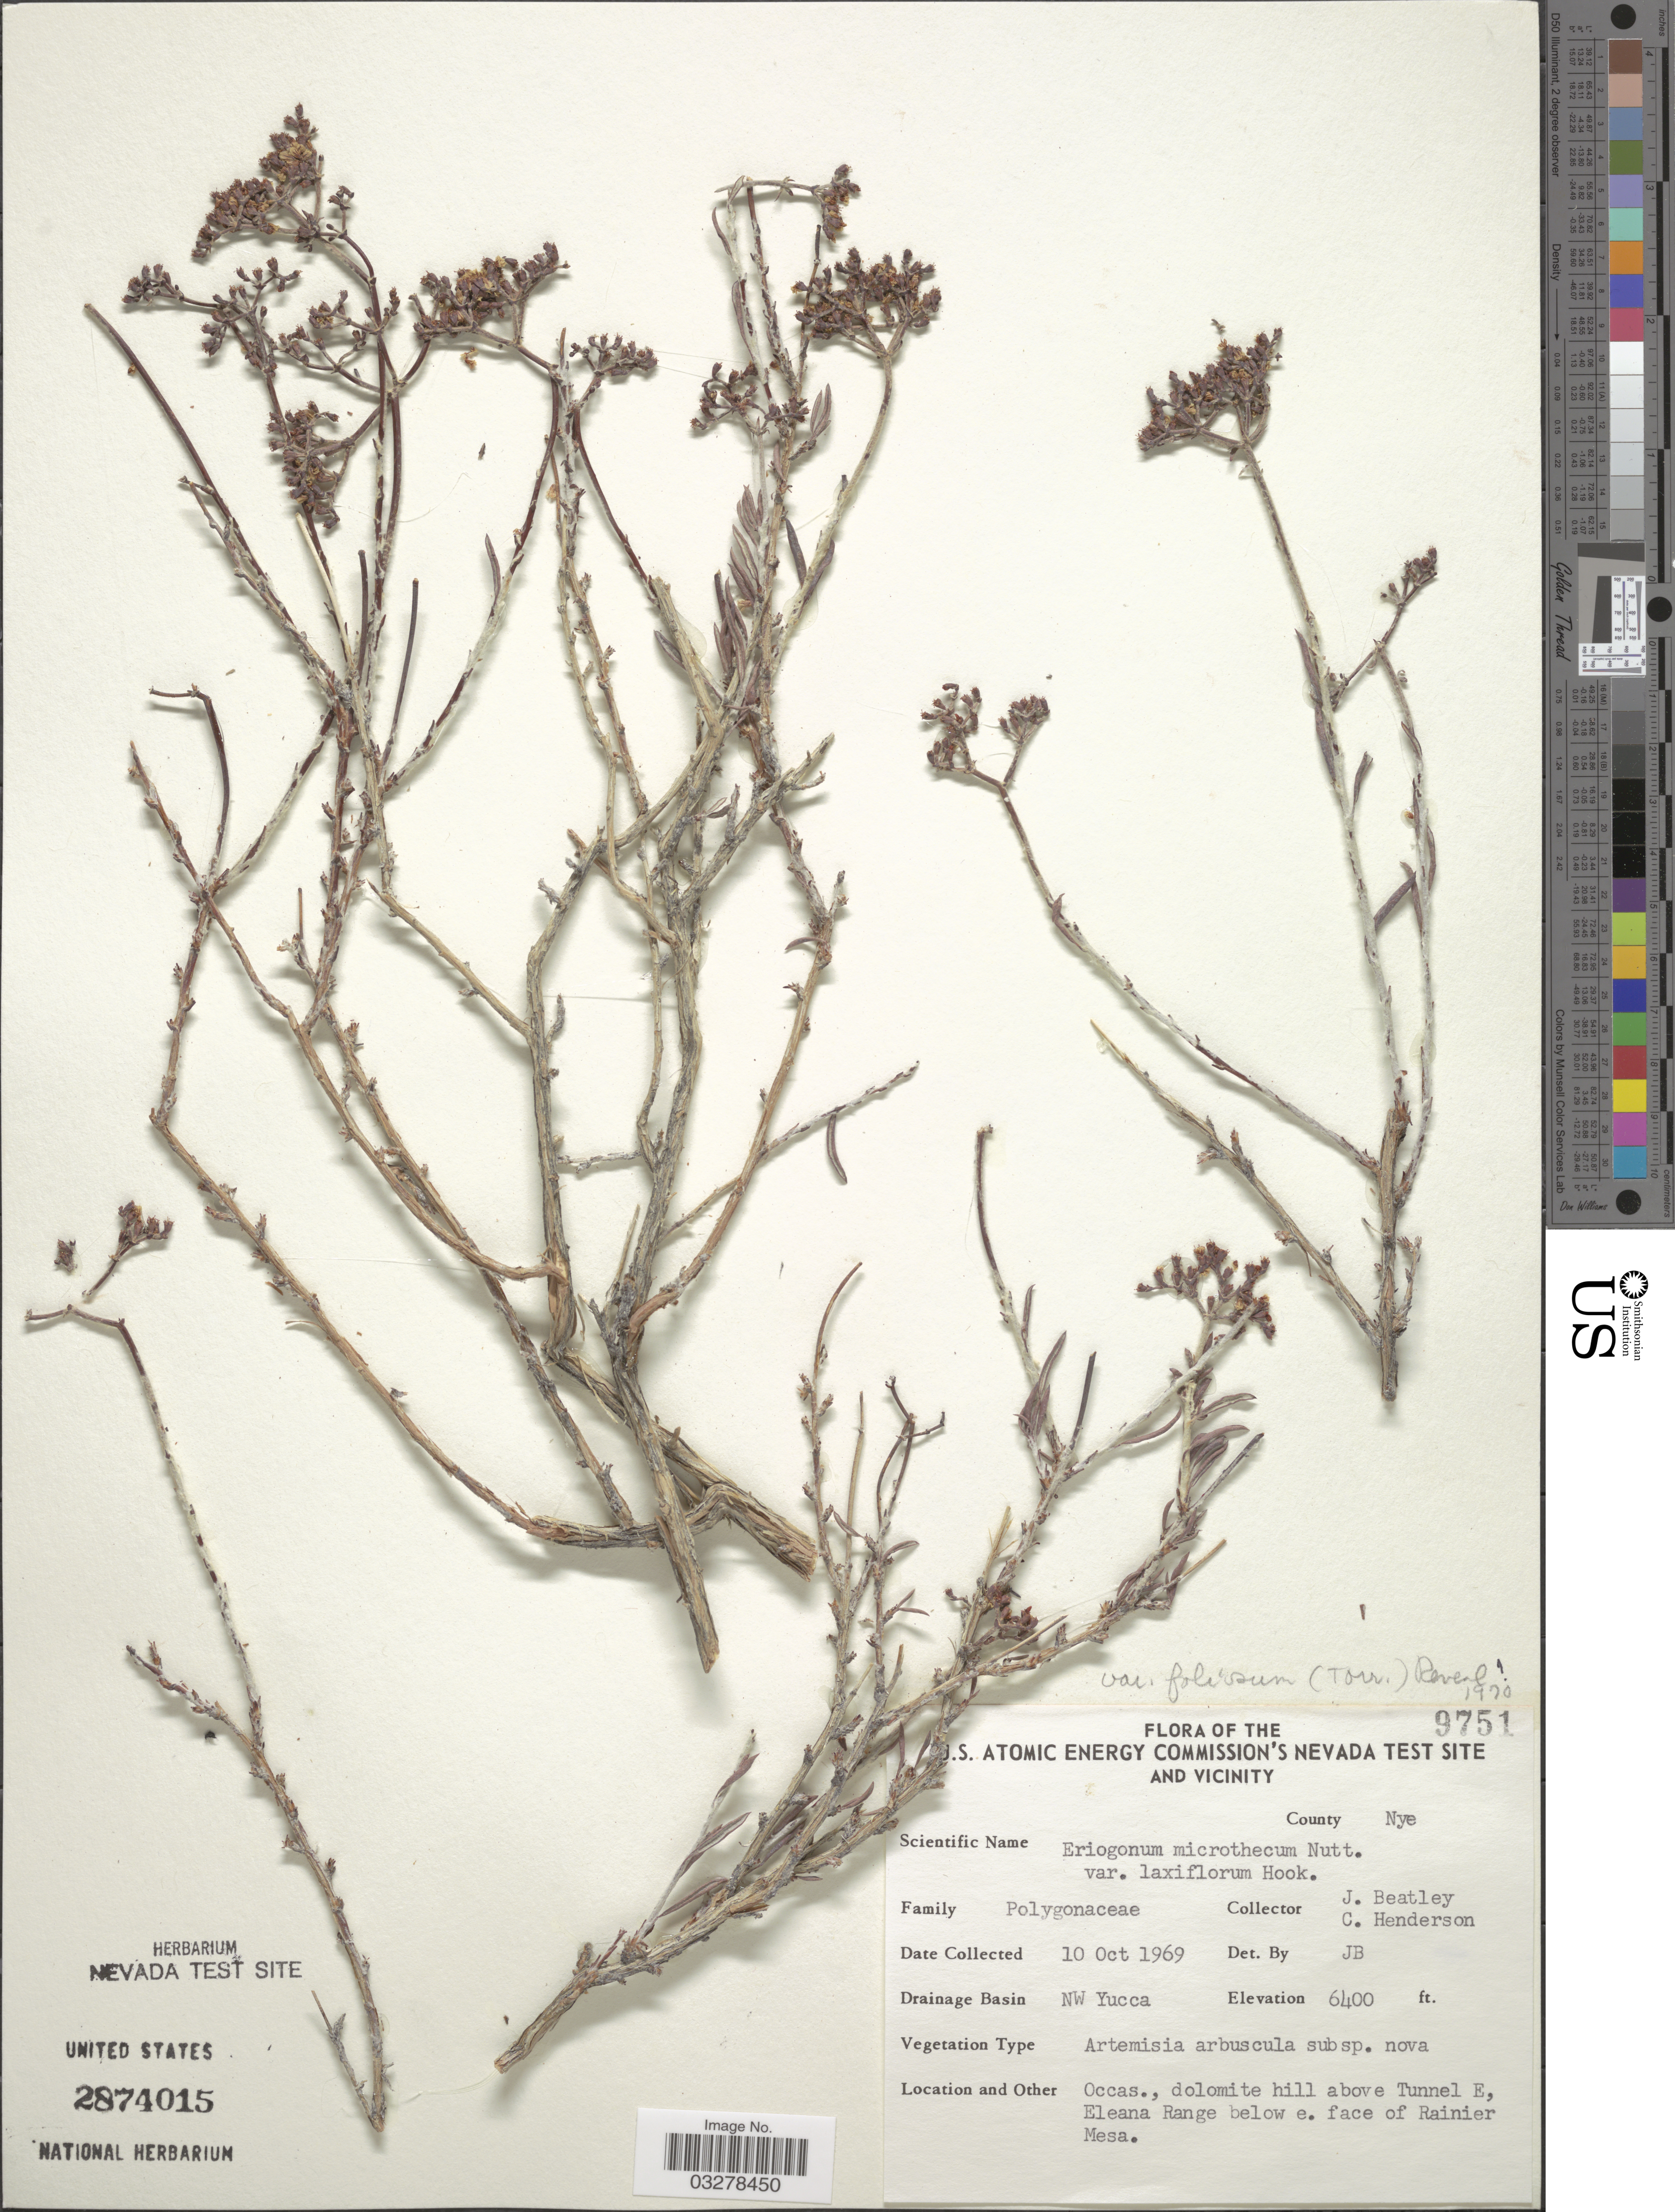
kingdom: Plantae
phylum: Tracheophyta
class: Magnoliopsida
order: Caryophyllales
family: Polygonaceae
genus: Eriogonum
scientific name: Eriogonum microtheca var. foliosum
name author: (Torr. & A. Gray) Reveal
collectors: J. C. Beatley & C. Henderson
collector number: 9751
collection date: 1969-10-10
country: United States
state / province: Nevada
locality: U.S. Atomic Energy Commission's Nevada Test Site and Vicinity. County Nye. Drainage Basin NW Yucca. Dolomite hill above Tunnel E, Eleana Range below e. face of Rainier Mesa.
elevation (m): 1951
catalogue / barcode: US 2874015